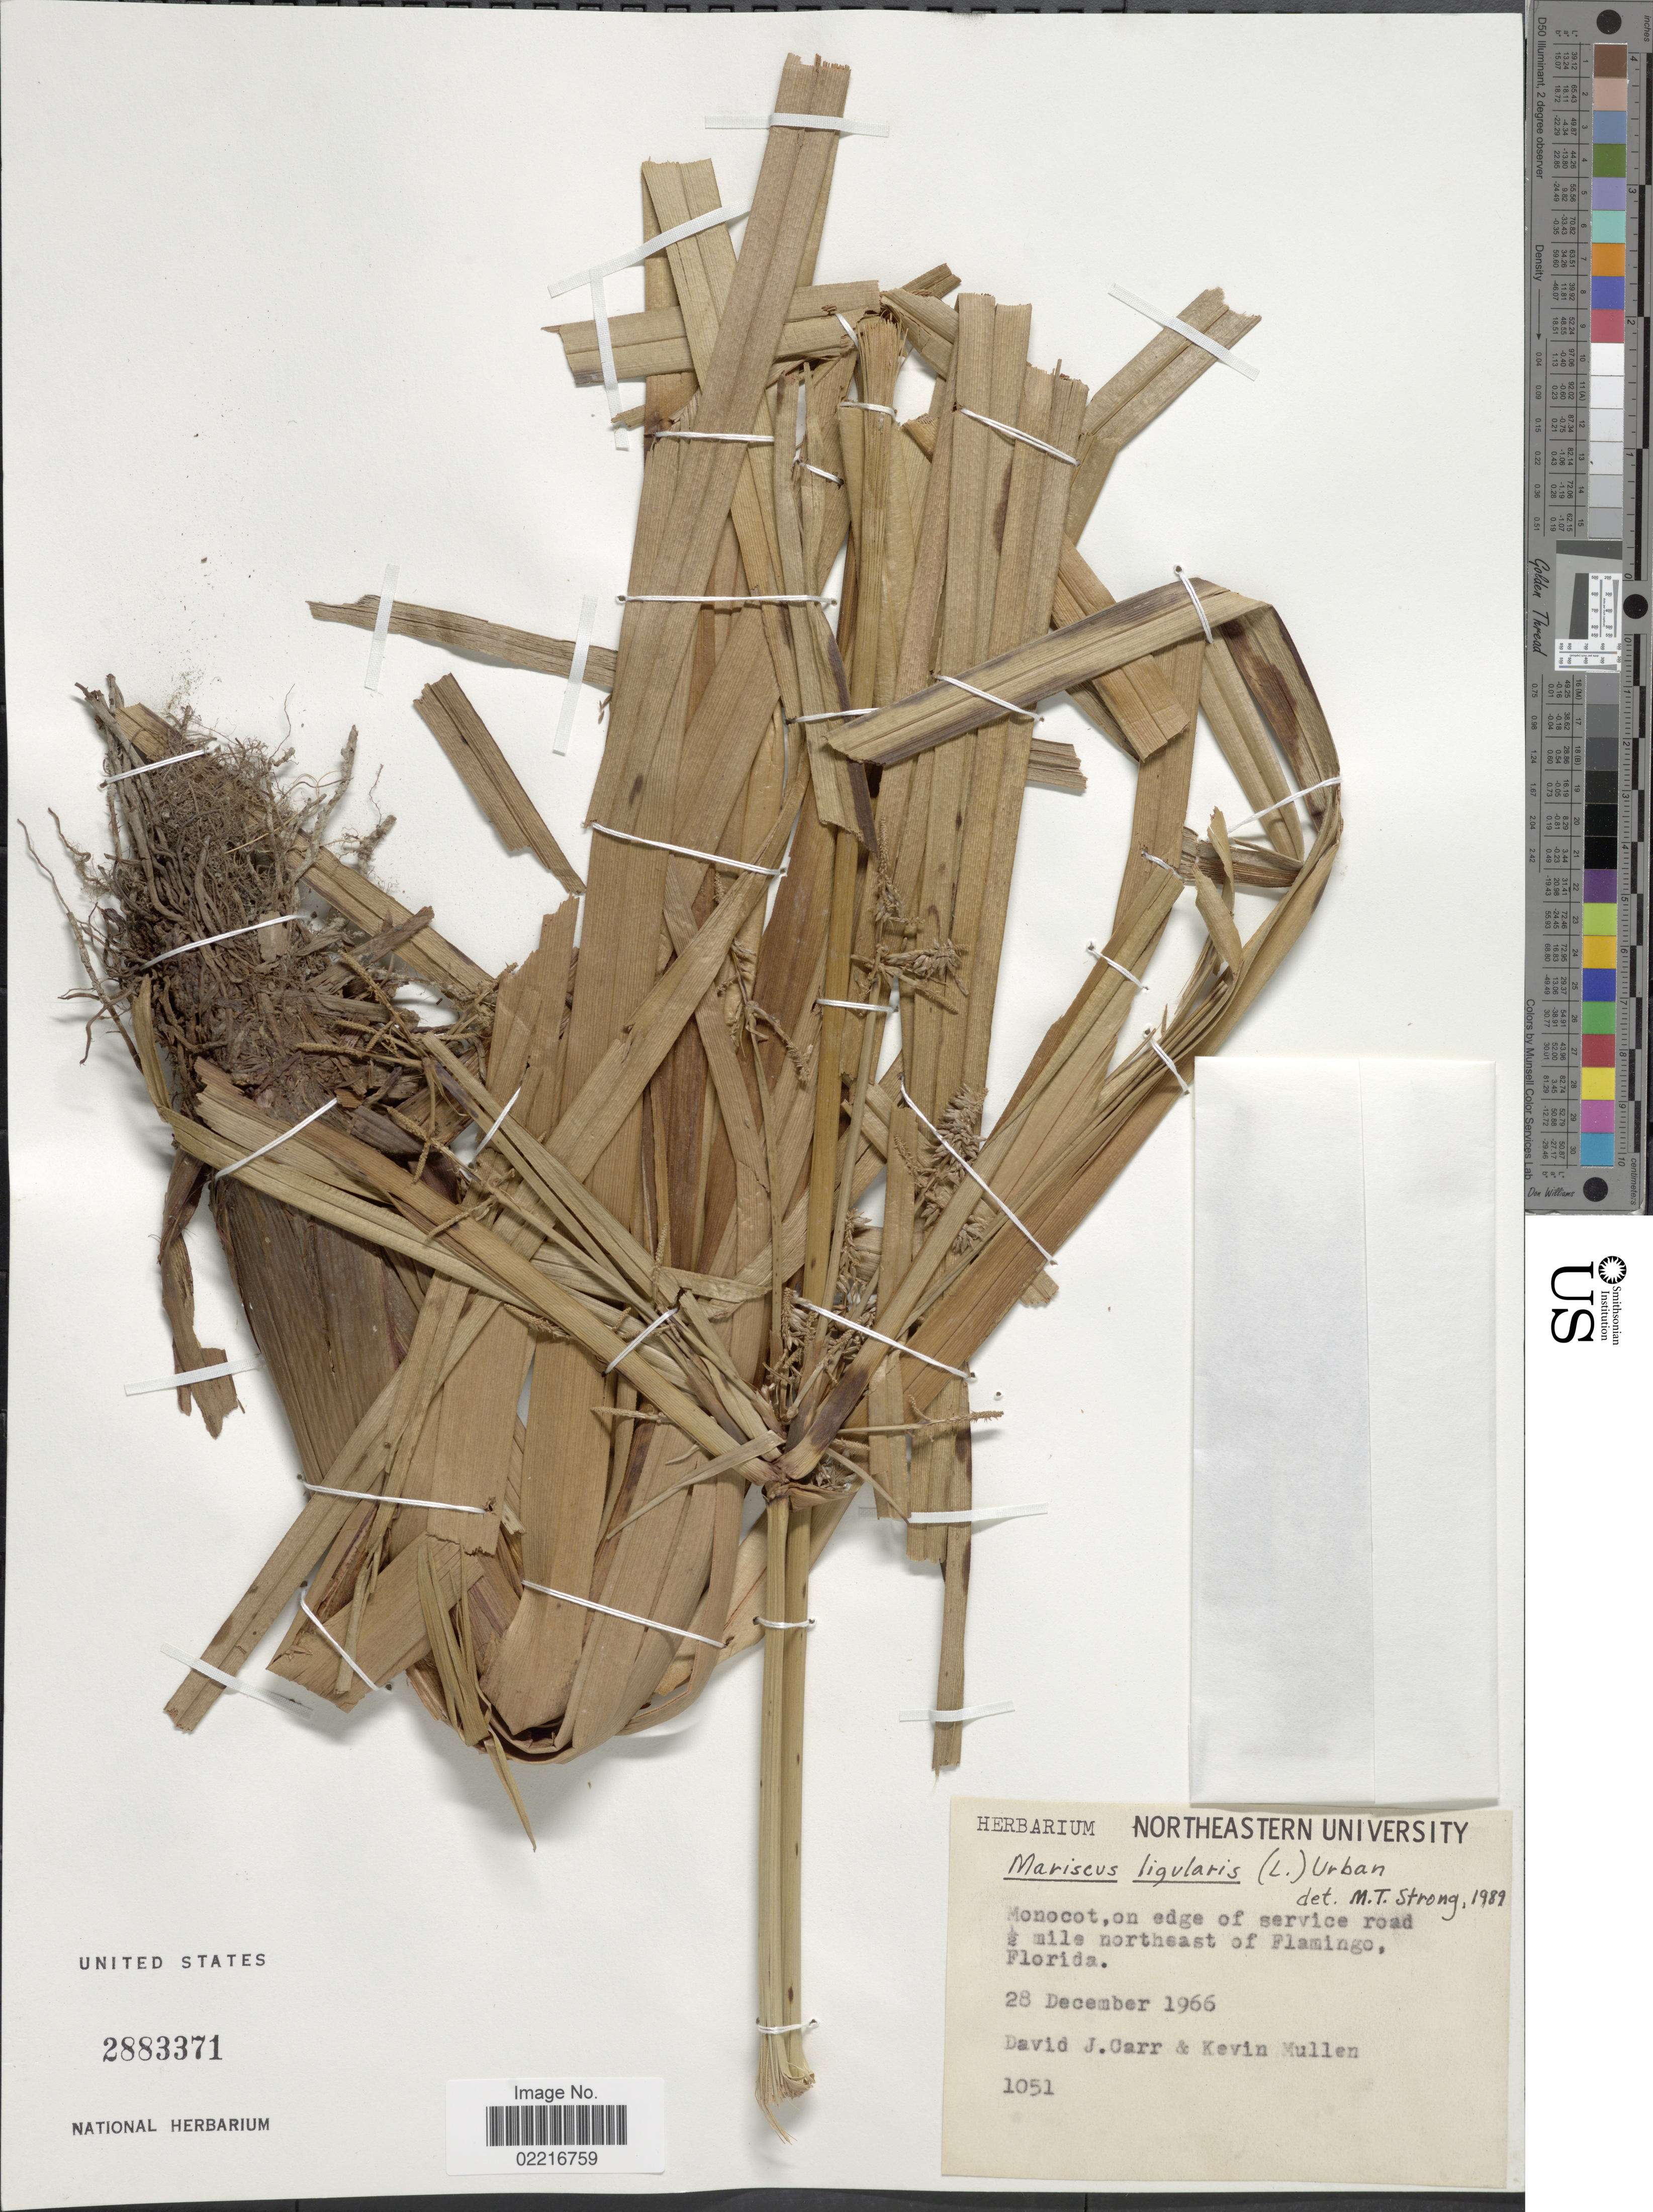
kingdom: Plantae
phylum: Tracheophyta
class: Liliopsida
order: Poales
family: Cyperaceae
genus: Cyperus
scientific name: Cyperus ligularis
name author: L.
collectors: D. J. Carr & K. Mullen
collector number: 1051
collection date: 1966-12-28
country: United States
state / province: Florida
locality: Monocot, on edge of service road 1/2 mile northeast of Flamingo Florida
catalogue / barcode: US 2883371